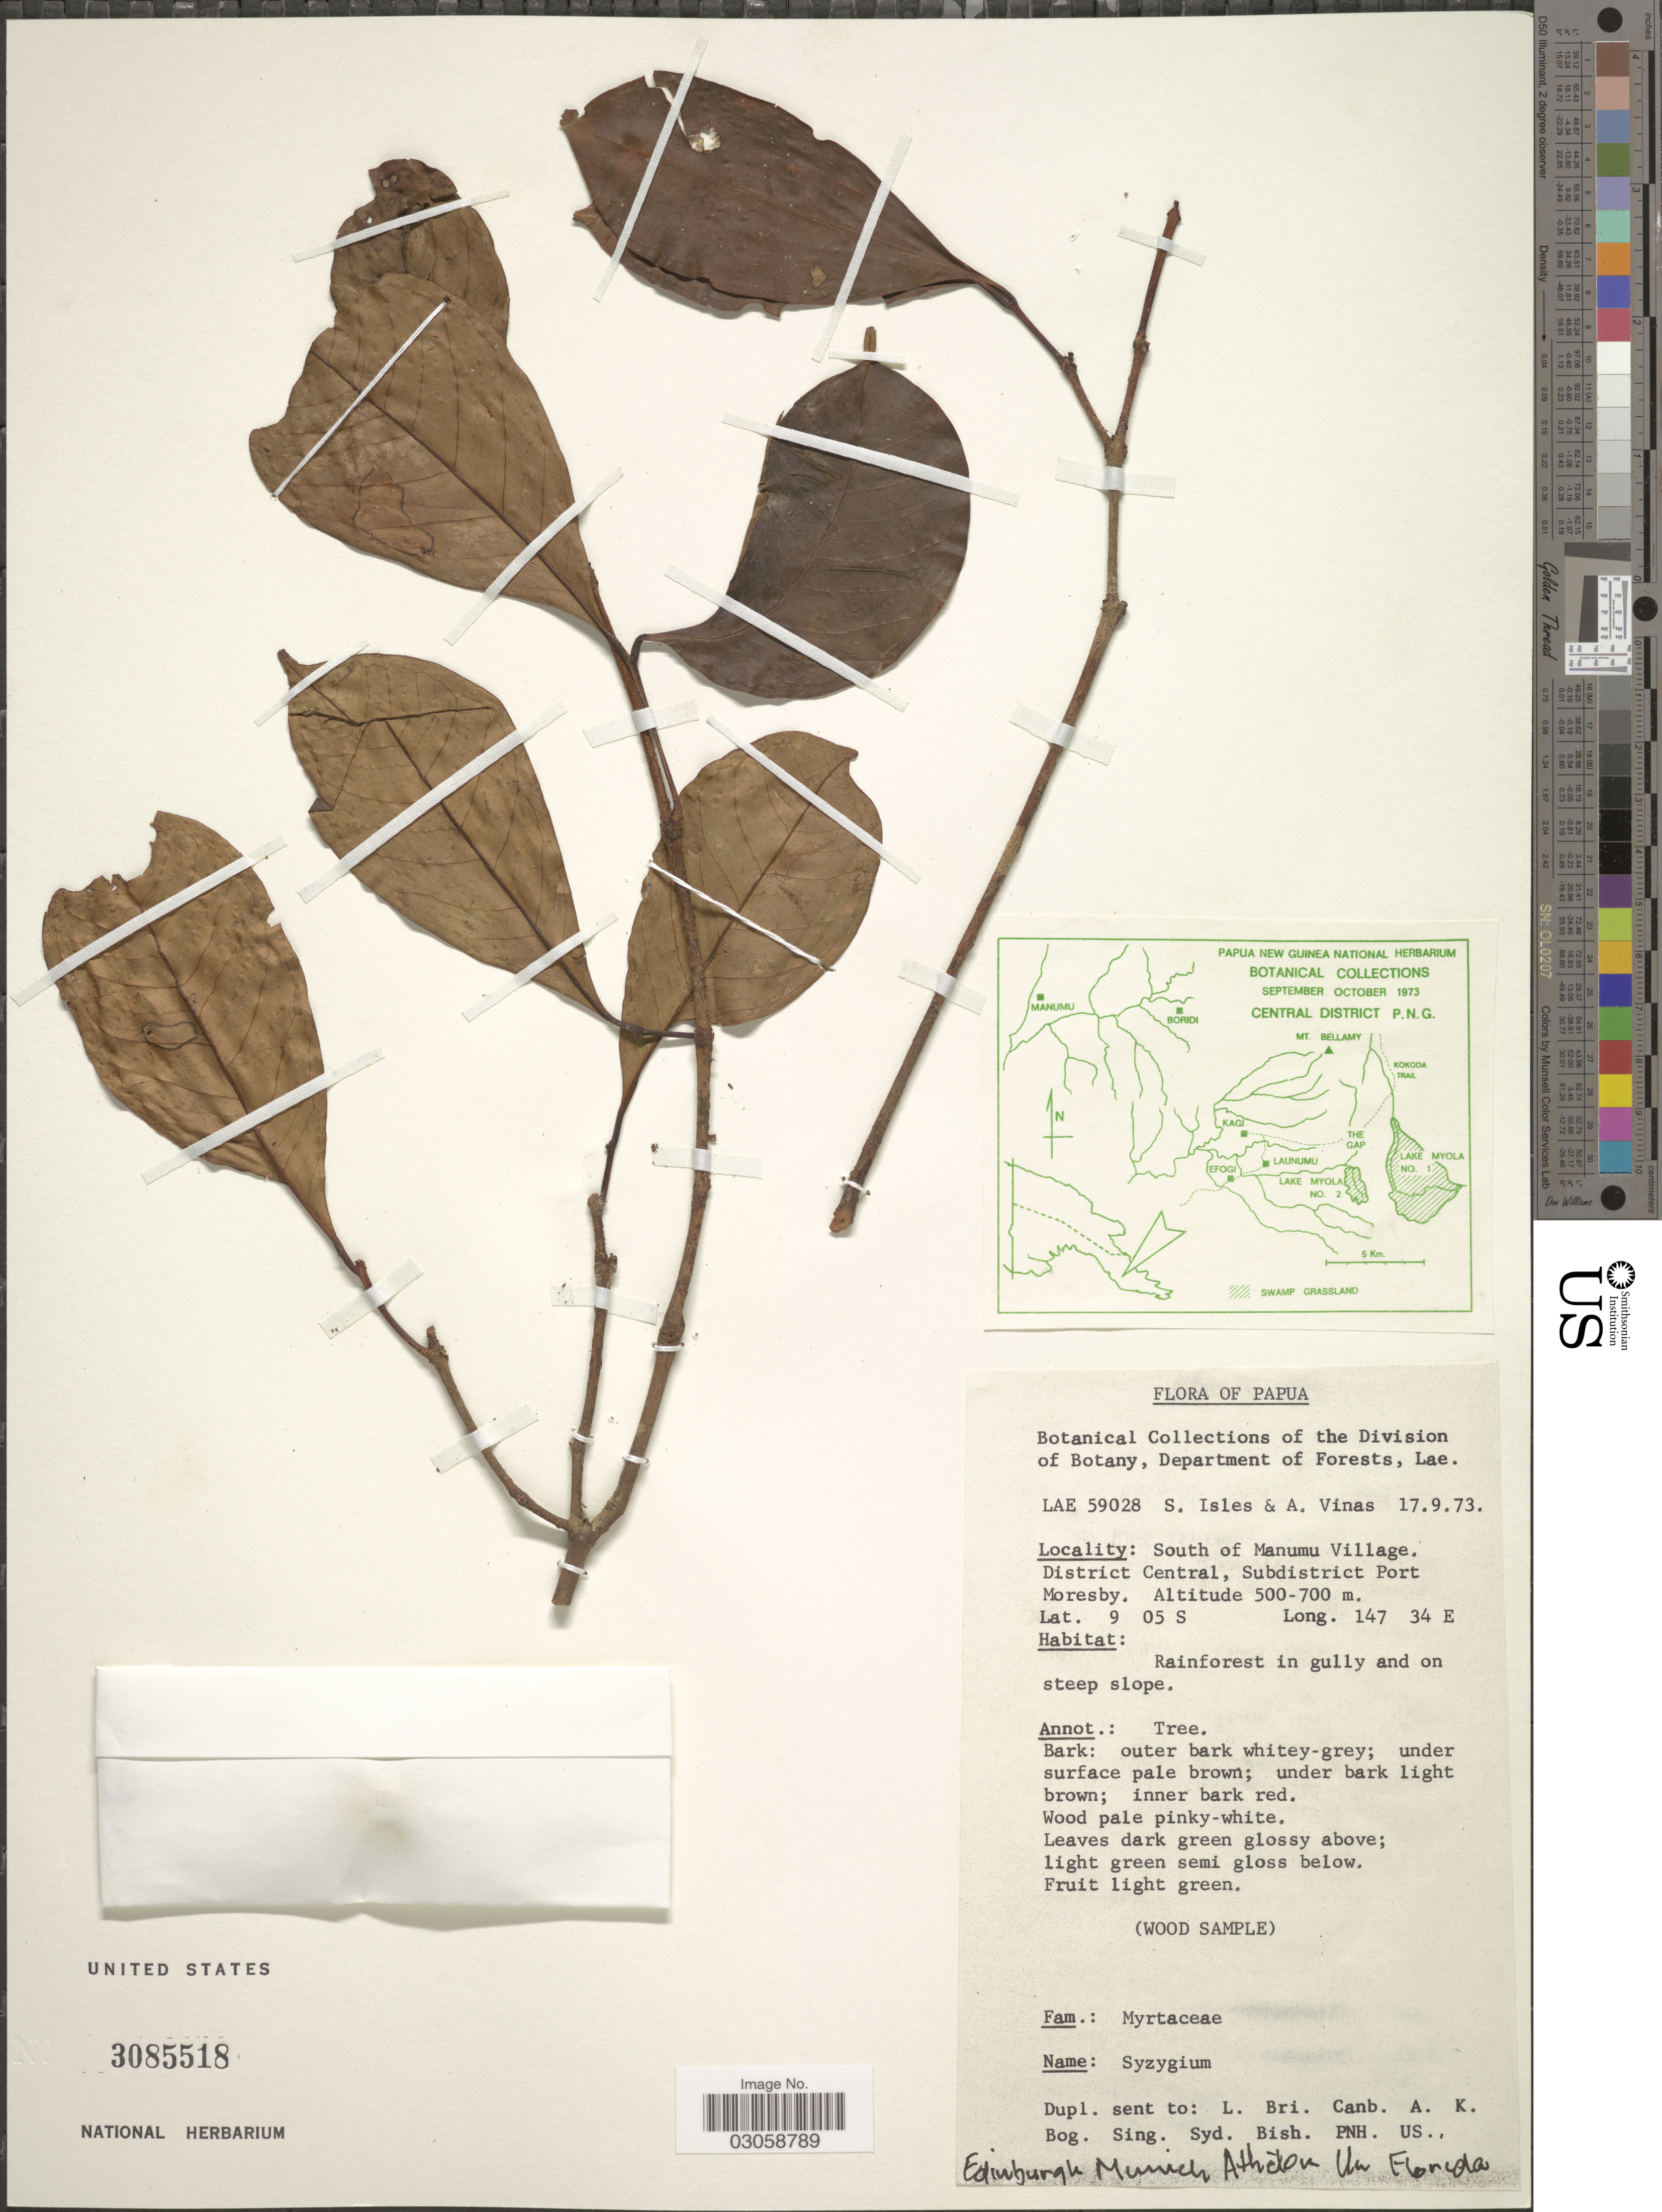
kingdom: Plantae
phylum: Tracheophyta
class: Magnoliopsida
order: Myrtales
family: Myrtaceae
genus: Syzygium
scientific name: Syzygium sp.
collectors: S. Isles & A. Vinas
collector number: LAE 59028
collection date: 1973-09-17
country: Papua New Guinea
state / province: Central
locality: Papua, South of Manumu Village, District Central, Subdistrict Port Moresby.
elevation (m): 500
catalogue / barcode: US 3085518